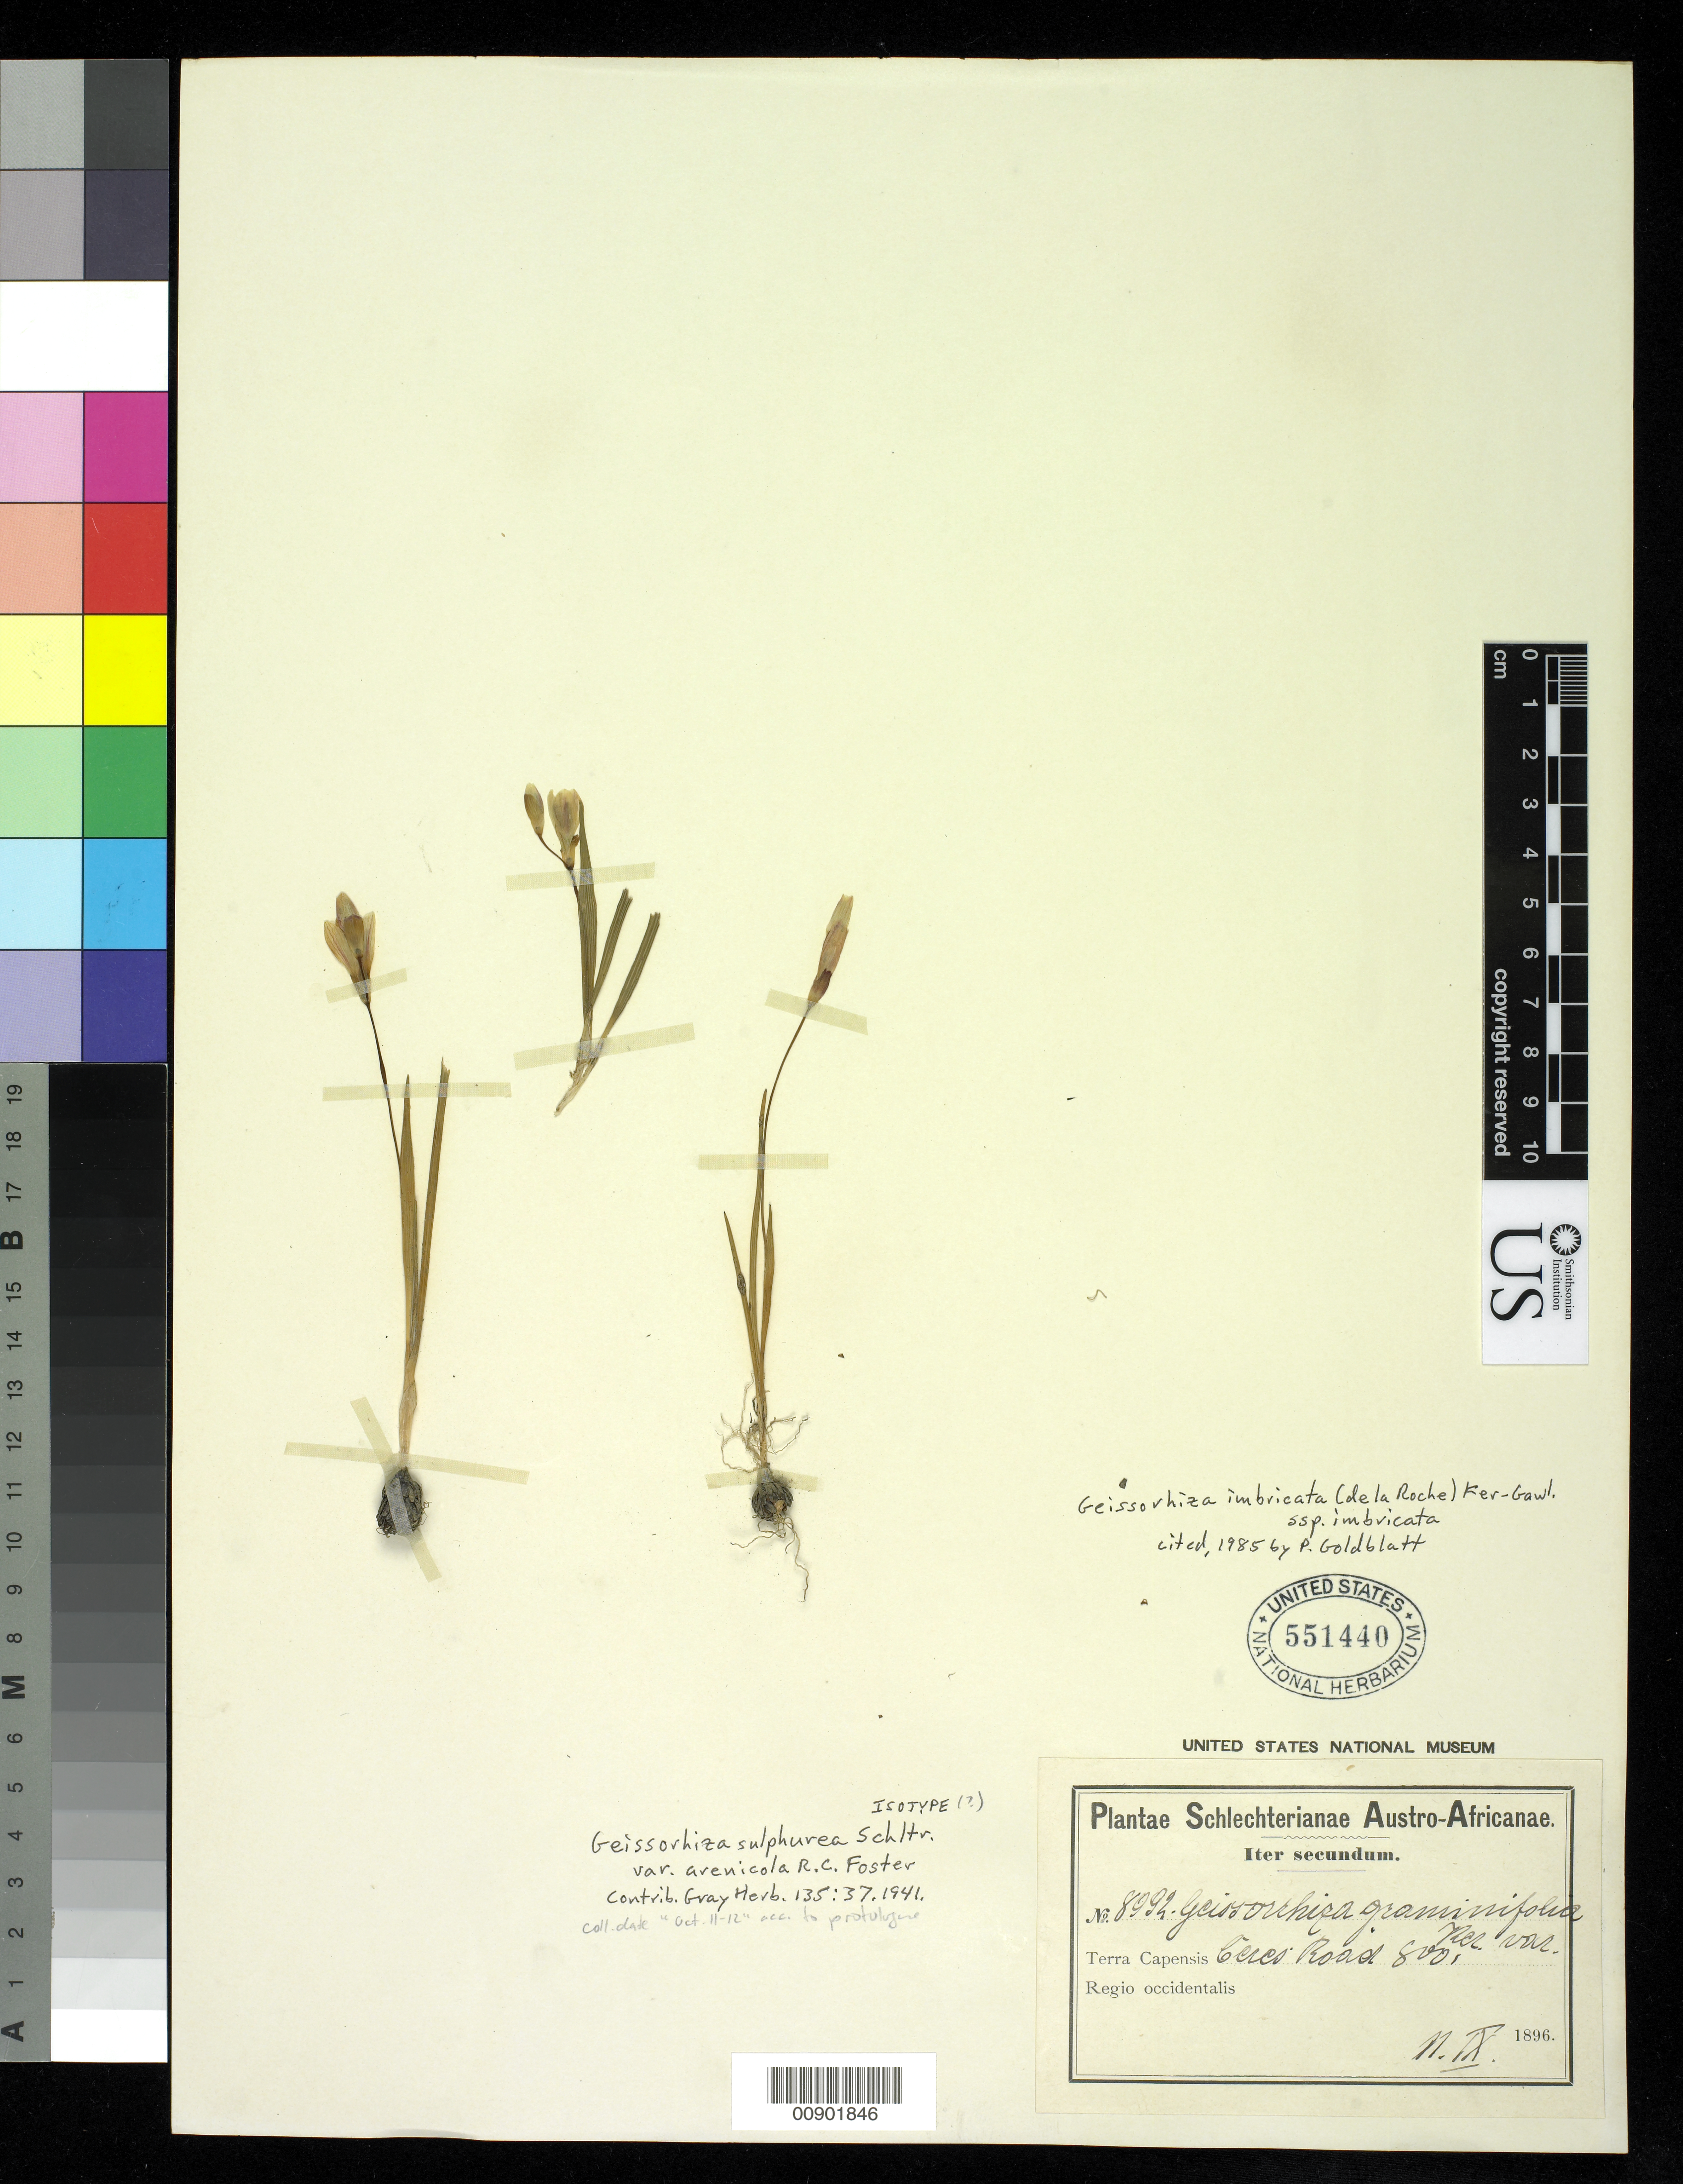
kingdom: Plantae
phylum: Tracheophyta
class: Liliopsida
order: Asparagales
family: Iridaceae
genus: Geissorhiza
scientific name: Geissorhiza sulphurea var. arenicola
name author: R.C. Foster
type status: Possible Isotype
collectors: F. R. R. Schlechter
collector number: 8992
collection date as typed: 11 Sep 1896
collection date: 1896-09-11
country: South Africa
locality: Terra Capensis, Ceres Road.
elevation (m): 244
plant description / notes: Current name as cited by Goldblatt, Ann. Missouri Bot. Gard. 72: 389 (1985).; Protologue cites collection date of "Oct. 11-12, 1896" but label on US sheet appears to be 11 Sept. 1896 ("11. IX. 1896").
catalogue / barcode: US 551440